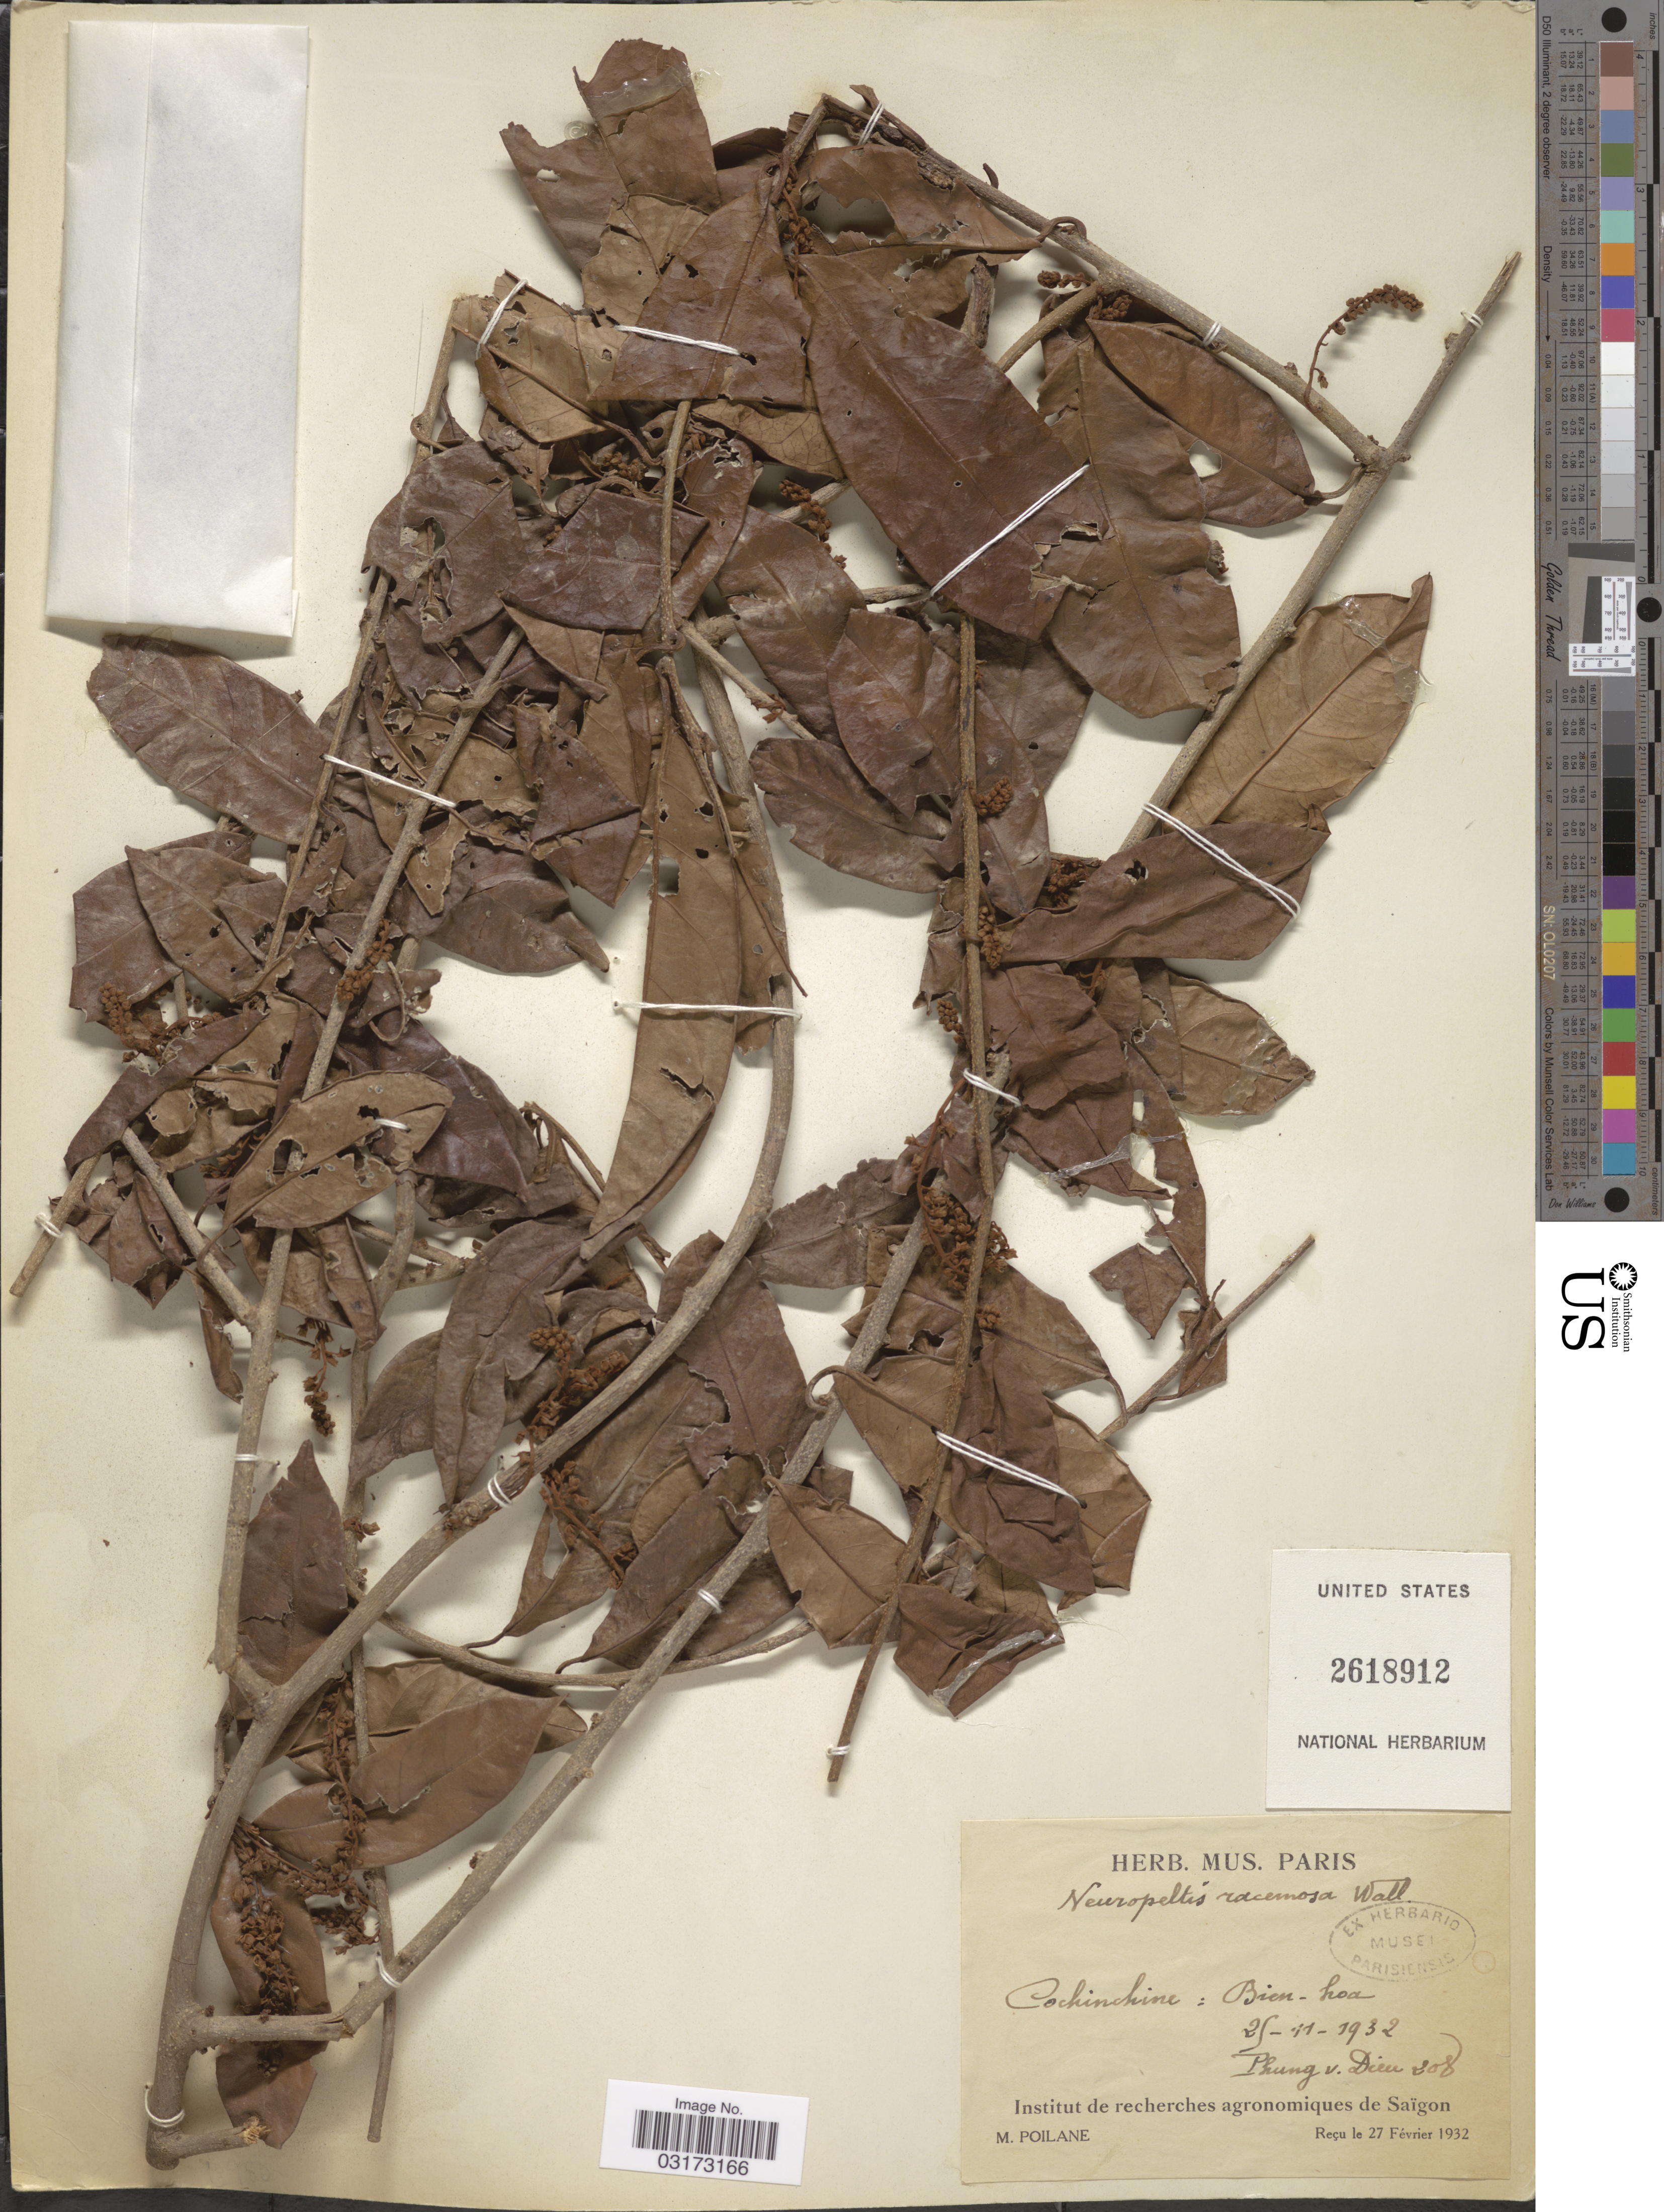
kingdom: Plantae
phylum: Tracheophyta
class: Magnoliopsida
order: Solanales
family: Convolvulaceae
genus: Neuropeltis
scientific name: Neuropeltis racemosa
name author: Wall.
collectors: P. Dien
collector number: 208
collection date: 1932-11-25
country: Vietnam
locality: Cochinchine: Bien-hoa.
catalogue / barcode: US 2618912